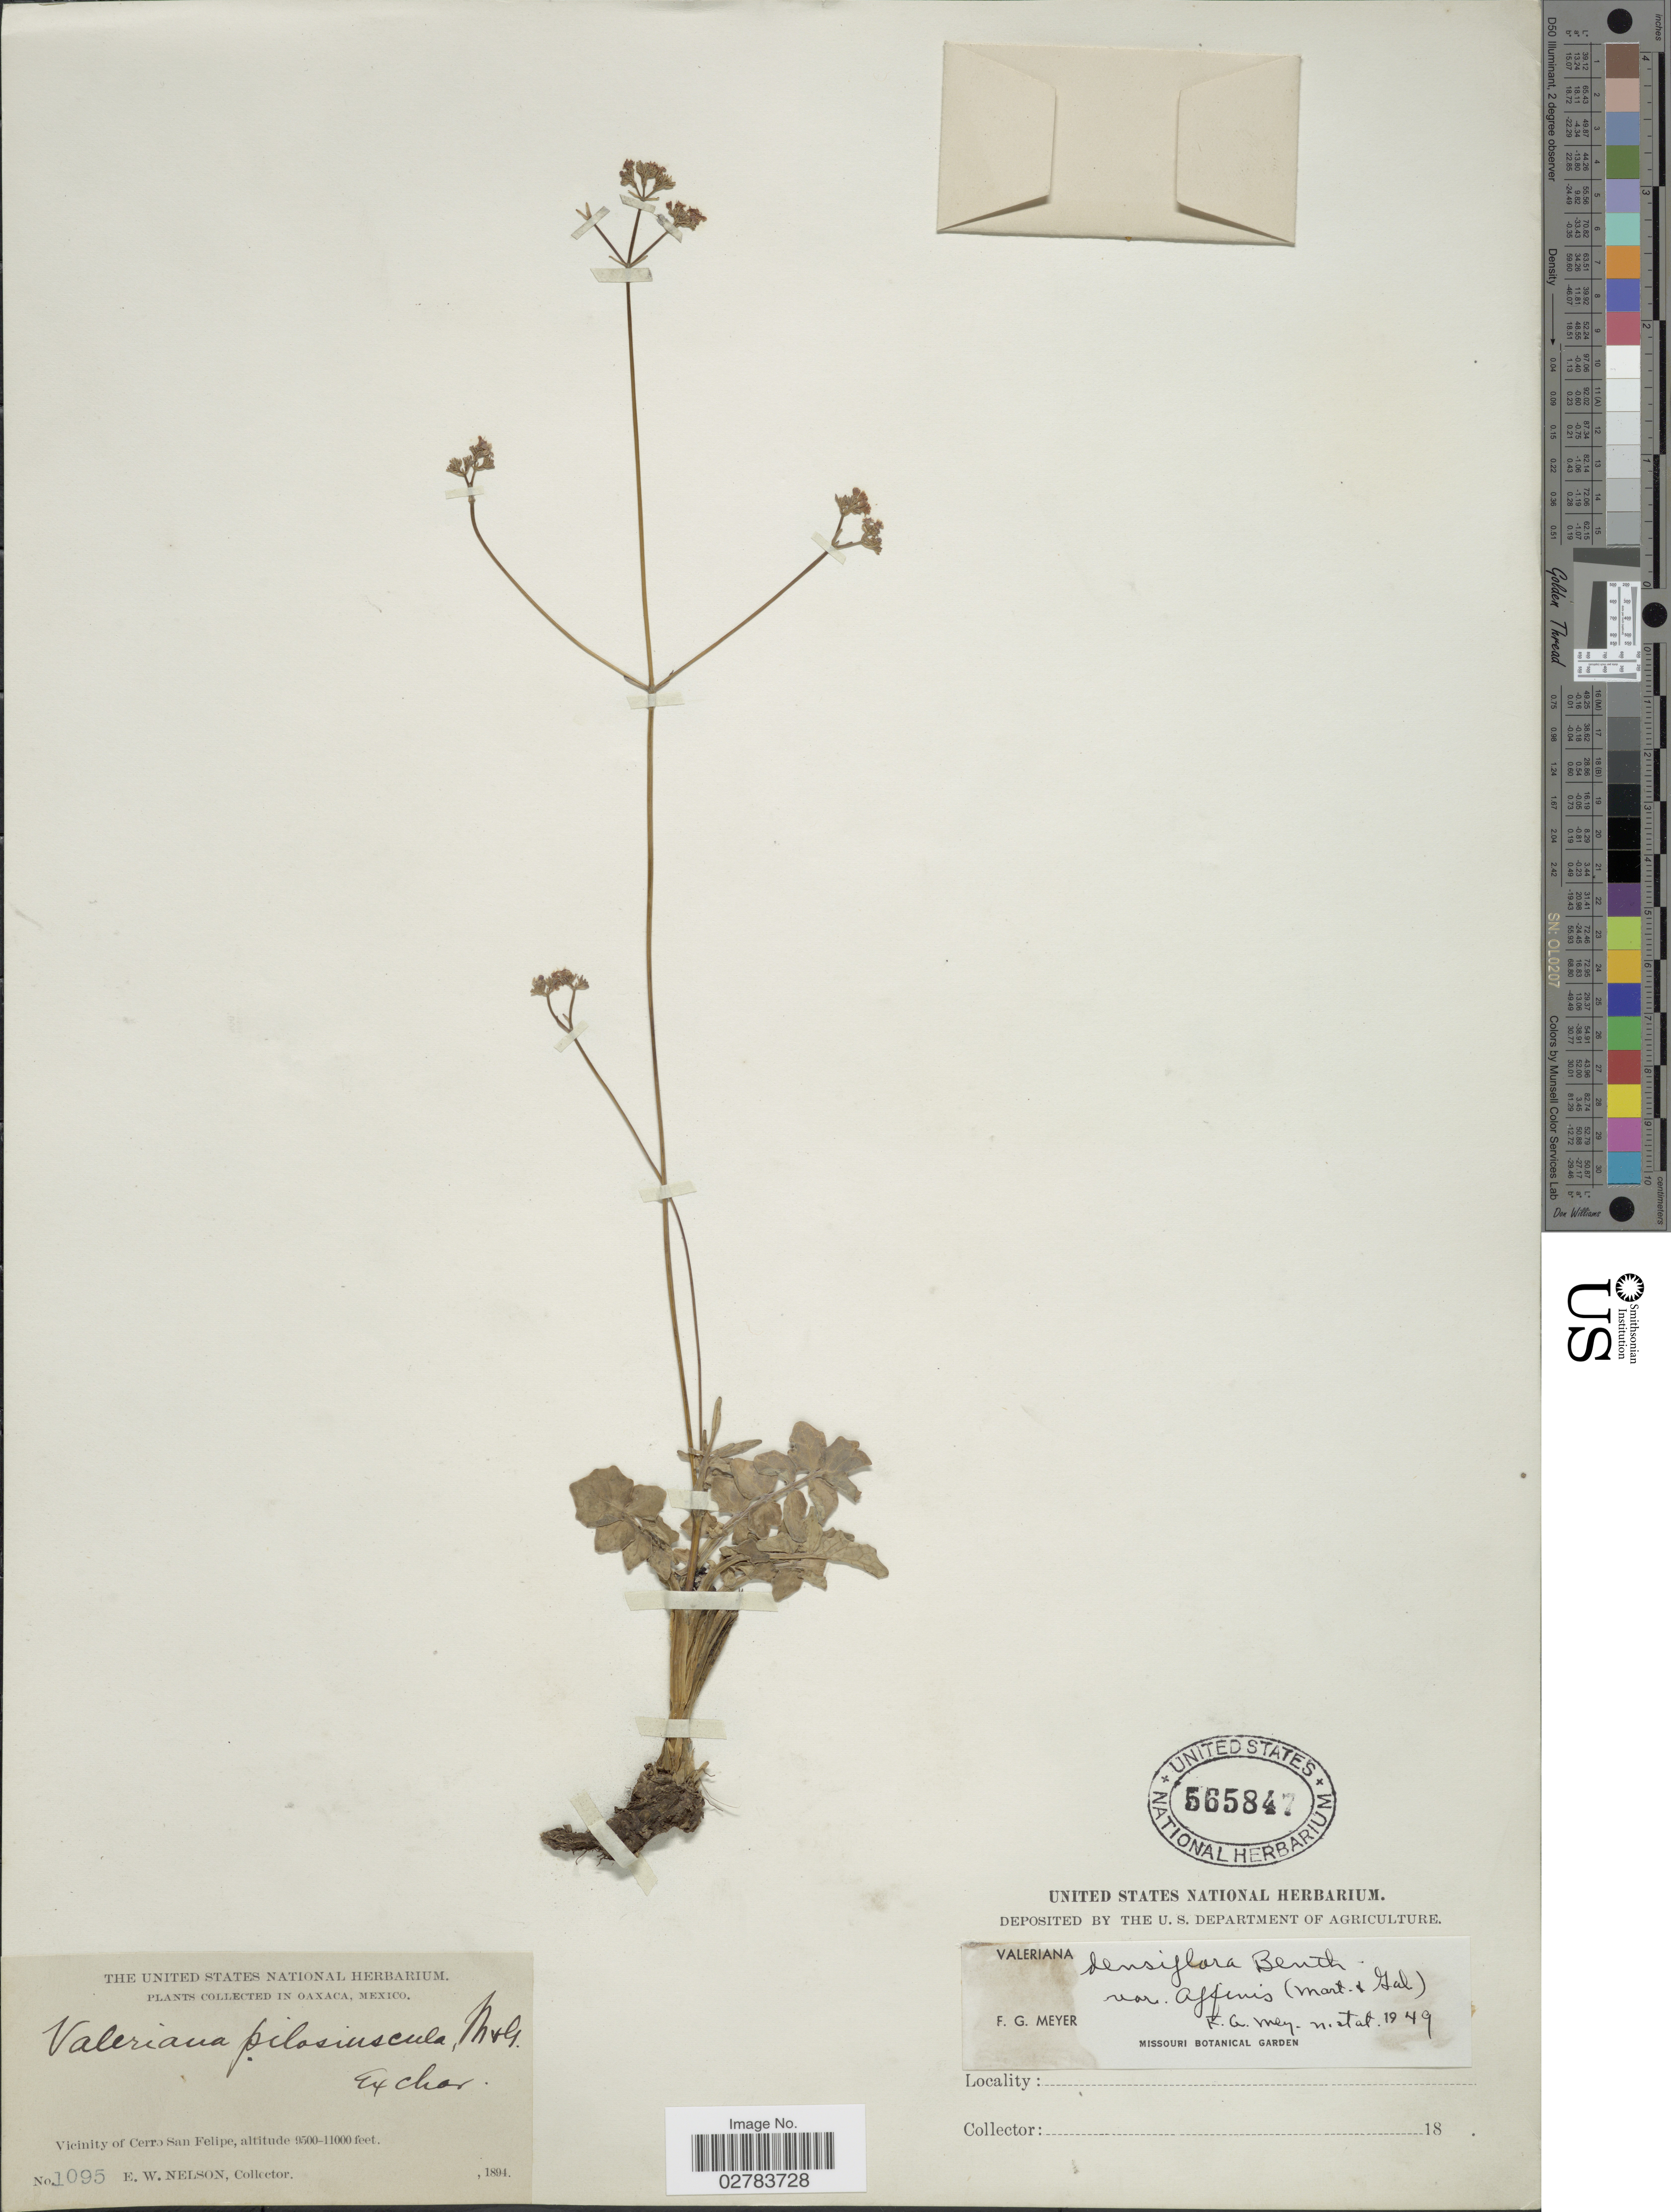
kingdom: Plantae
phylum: Tracheophyta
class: Magnoliopsida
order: Dipsacales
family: Caprifoliaceae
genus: Valeriana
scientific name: Valeriana densiflora var. affinis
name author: (M. Martens & Galeotti) F.G. Mey.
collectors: E. W. Nelson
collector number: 1095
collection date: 1894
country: Mexico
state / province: Oaxaca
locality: Vicinity of Cerro San Felipe.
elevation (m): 2896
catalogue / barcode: US 565847